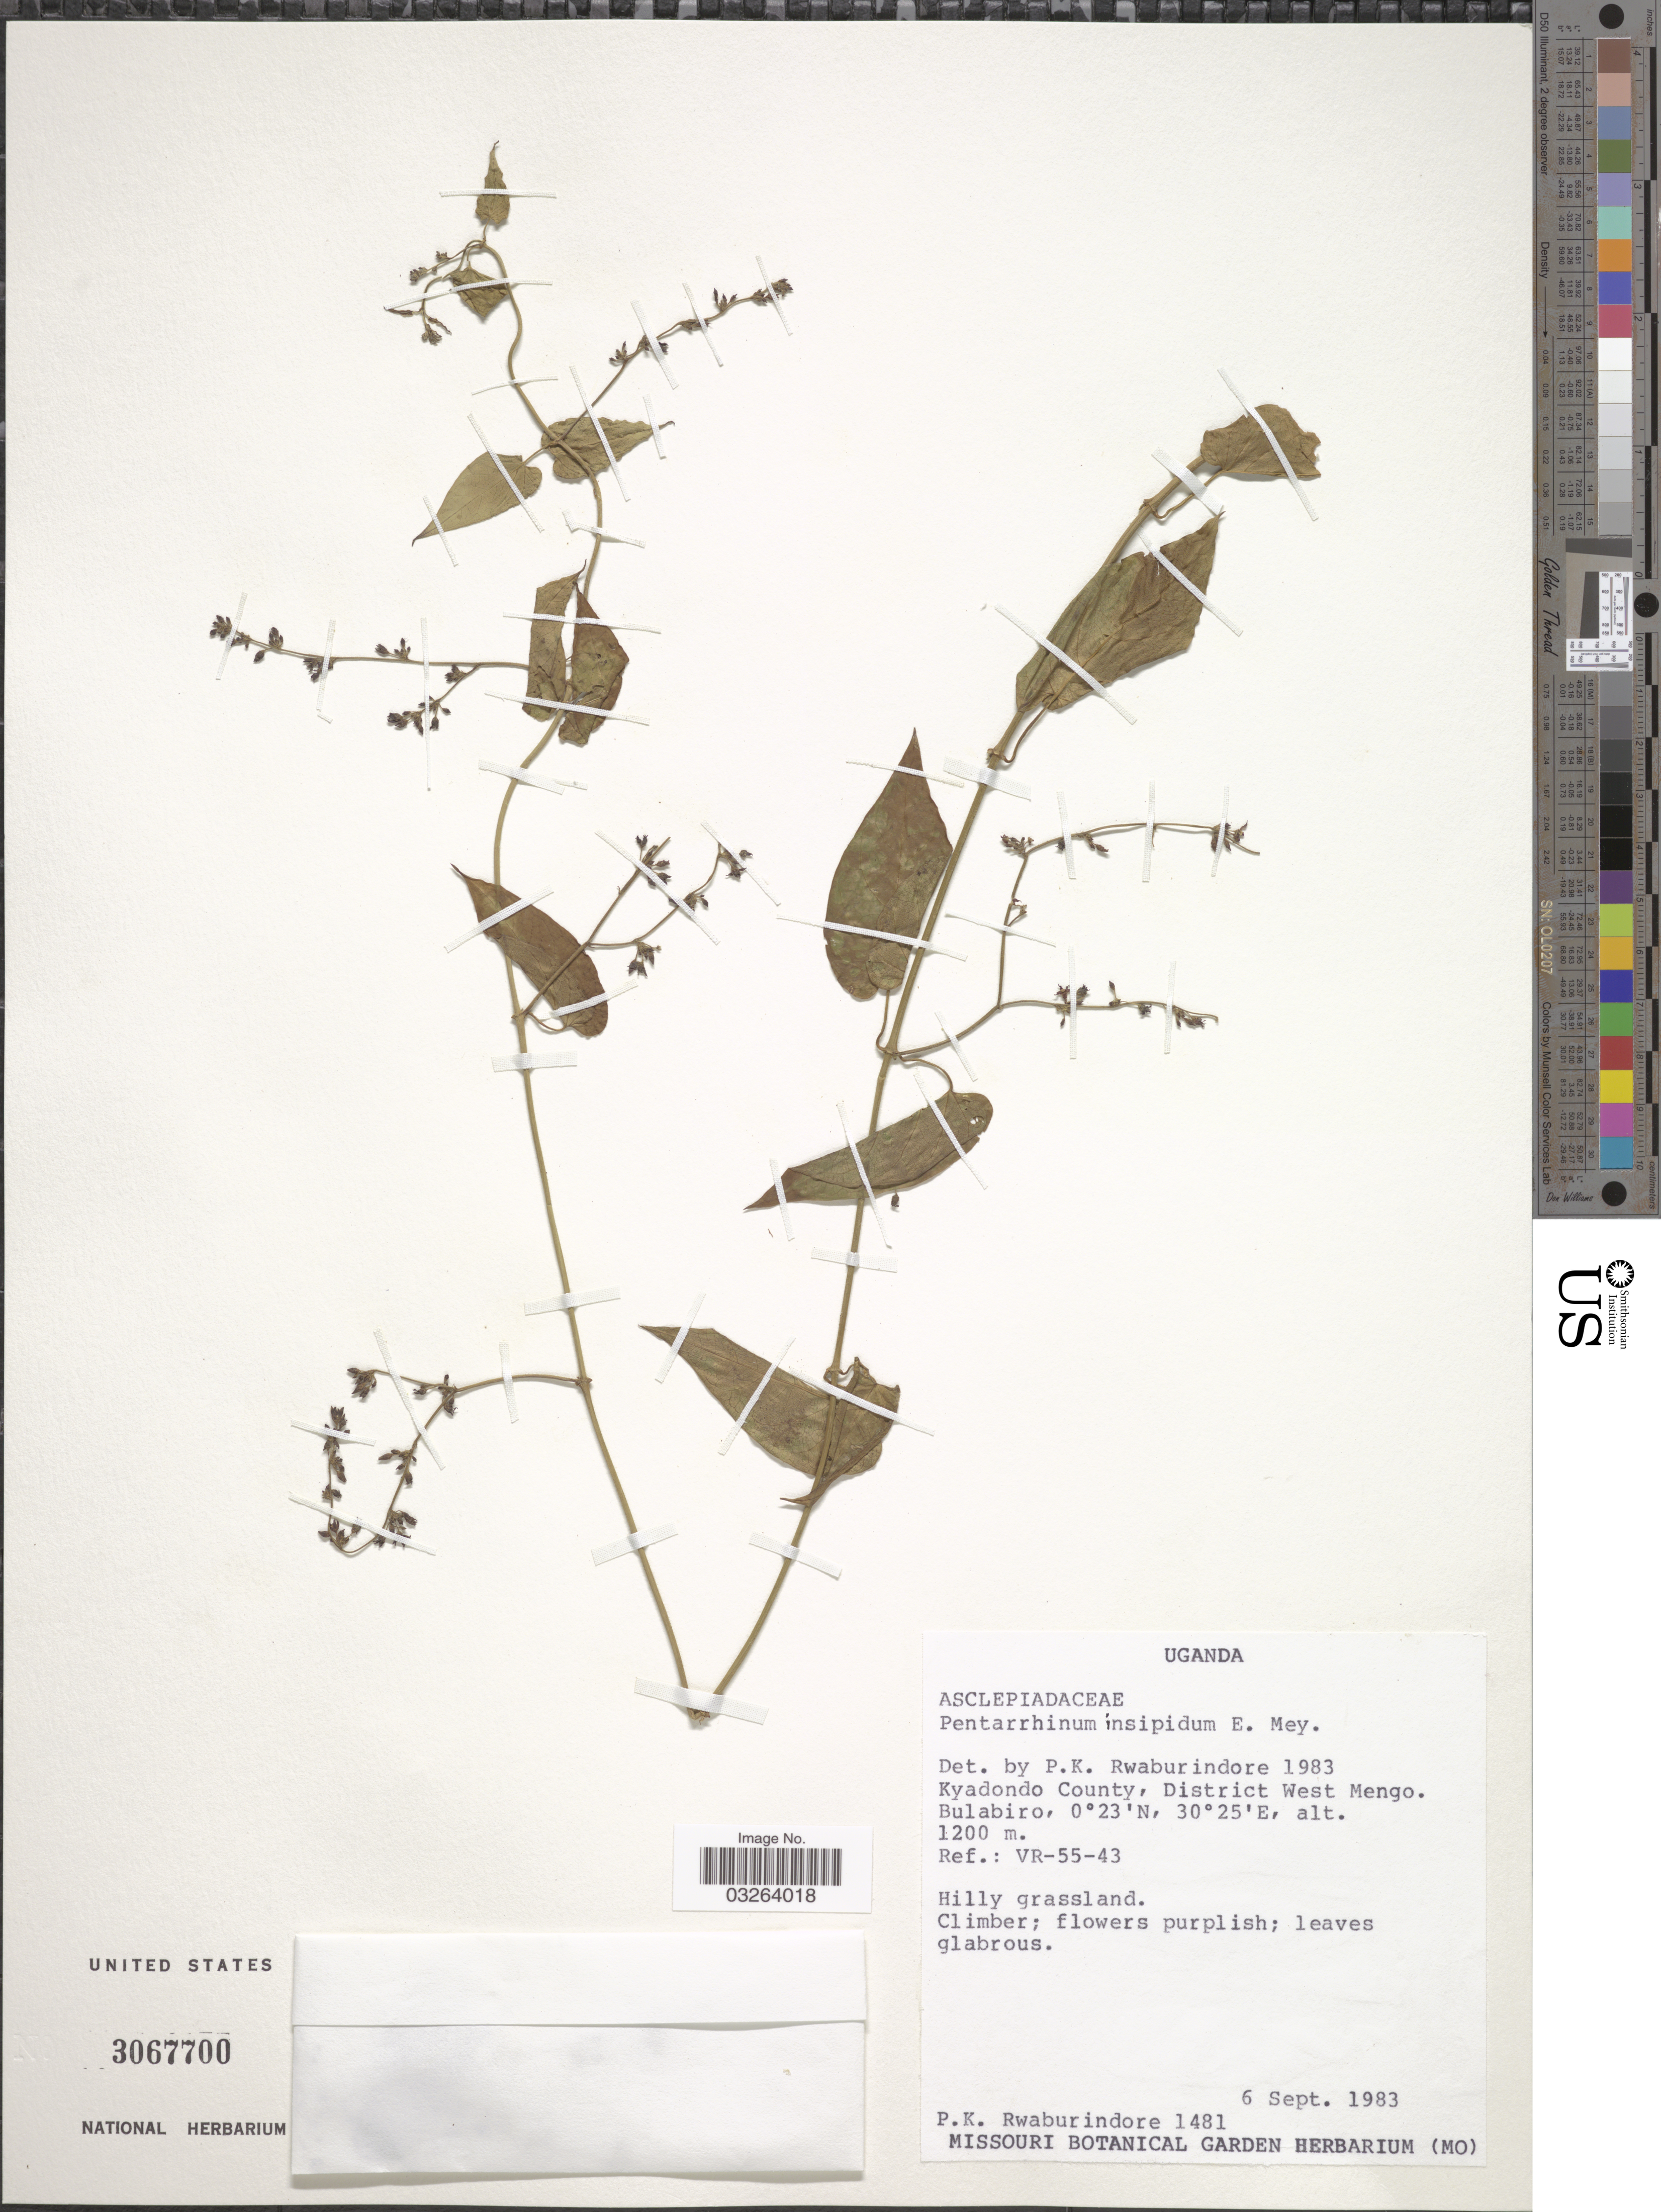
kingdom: Plantae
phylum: Tracheophyta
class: Magnoliopsida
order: Gentianales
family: Apocynaceae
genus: Pentarrhinum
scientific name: Pentarrhinum insipidum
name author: E. Mey.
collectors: P. Rwaburindore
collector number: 1481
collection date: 1983-09-06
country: Uganda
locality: Kyadondo County, District West Mengo. Bulabiro. Ref.: VR-55-43.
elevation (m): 1200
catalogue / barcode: US 3067700